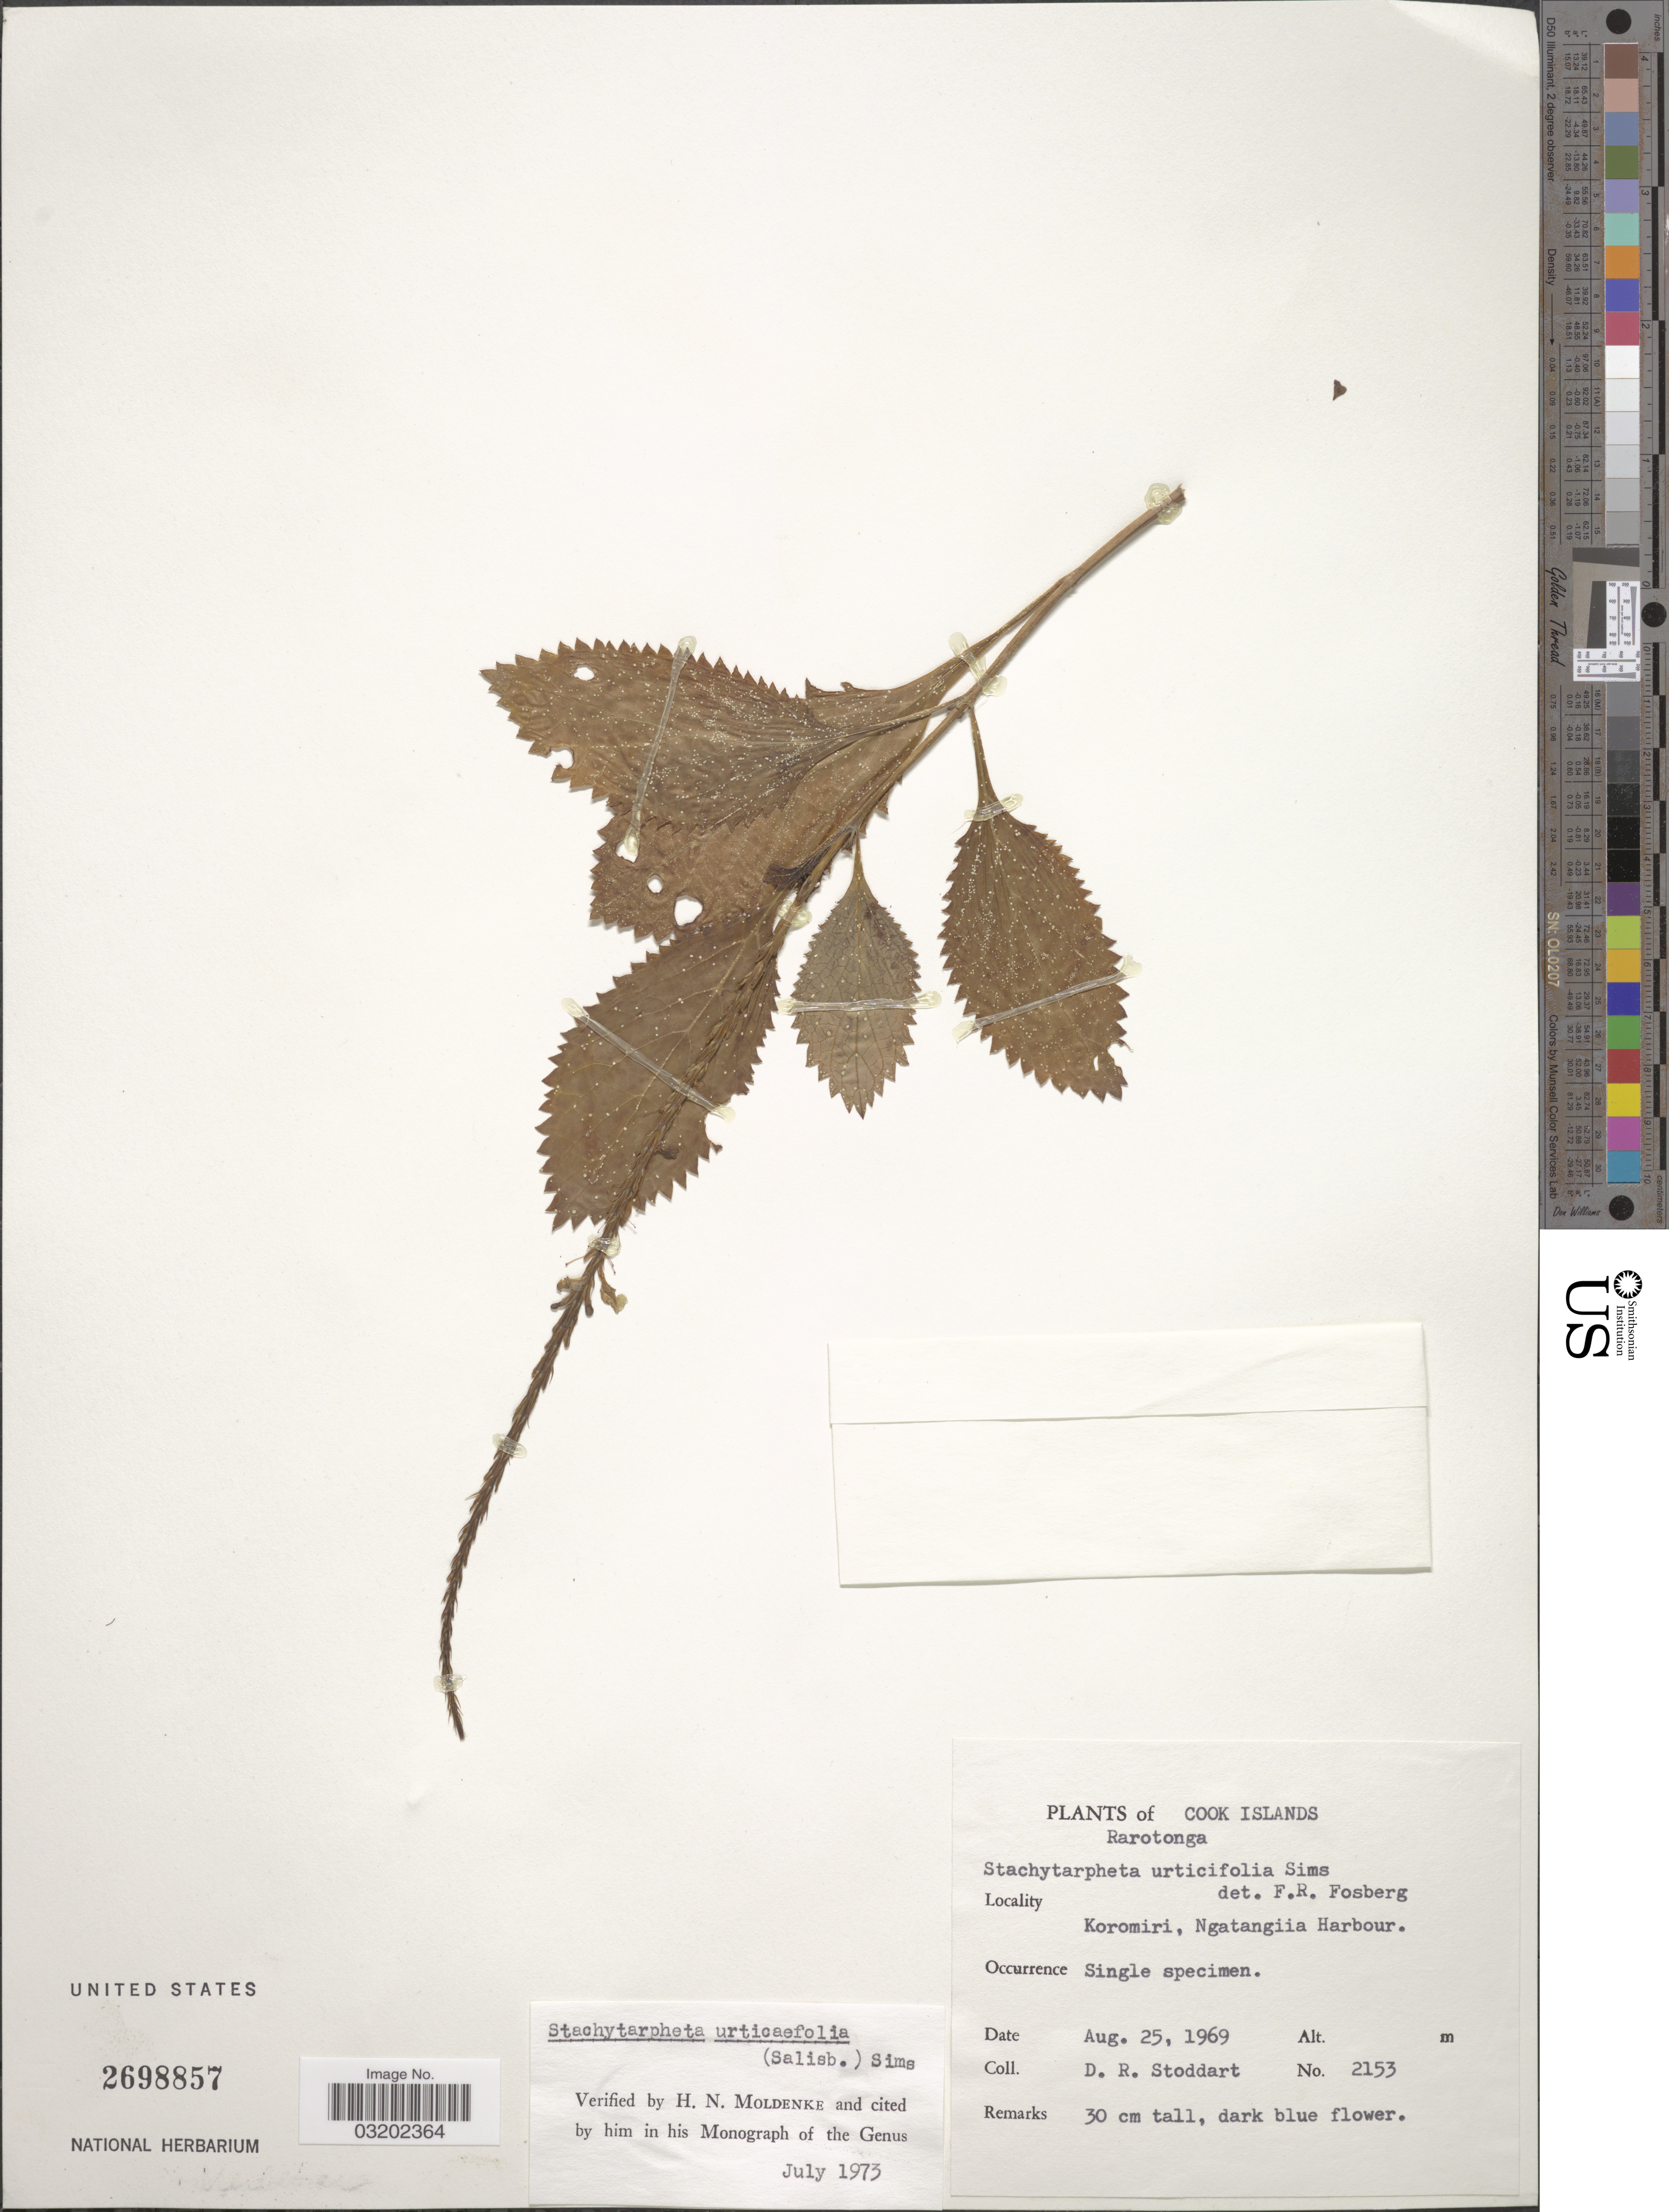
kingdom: Plantae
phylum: Tracheophyta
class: Magnoliopsida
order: Lamiales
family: Verbenaceae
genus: Stachytarpheta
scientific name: Stachytarpheta urticifolia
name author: Sims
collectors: D. R. Stoddart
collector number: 2153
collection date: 1969-08-25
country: Cook Islands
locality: Rarotonga. Koromiri, Ngatangiia Harbour.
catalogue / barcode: US 2698857